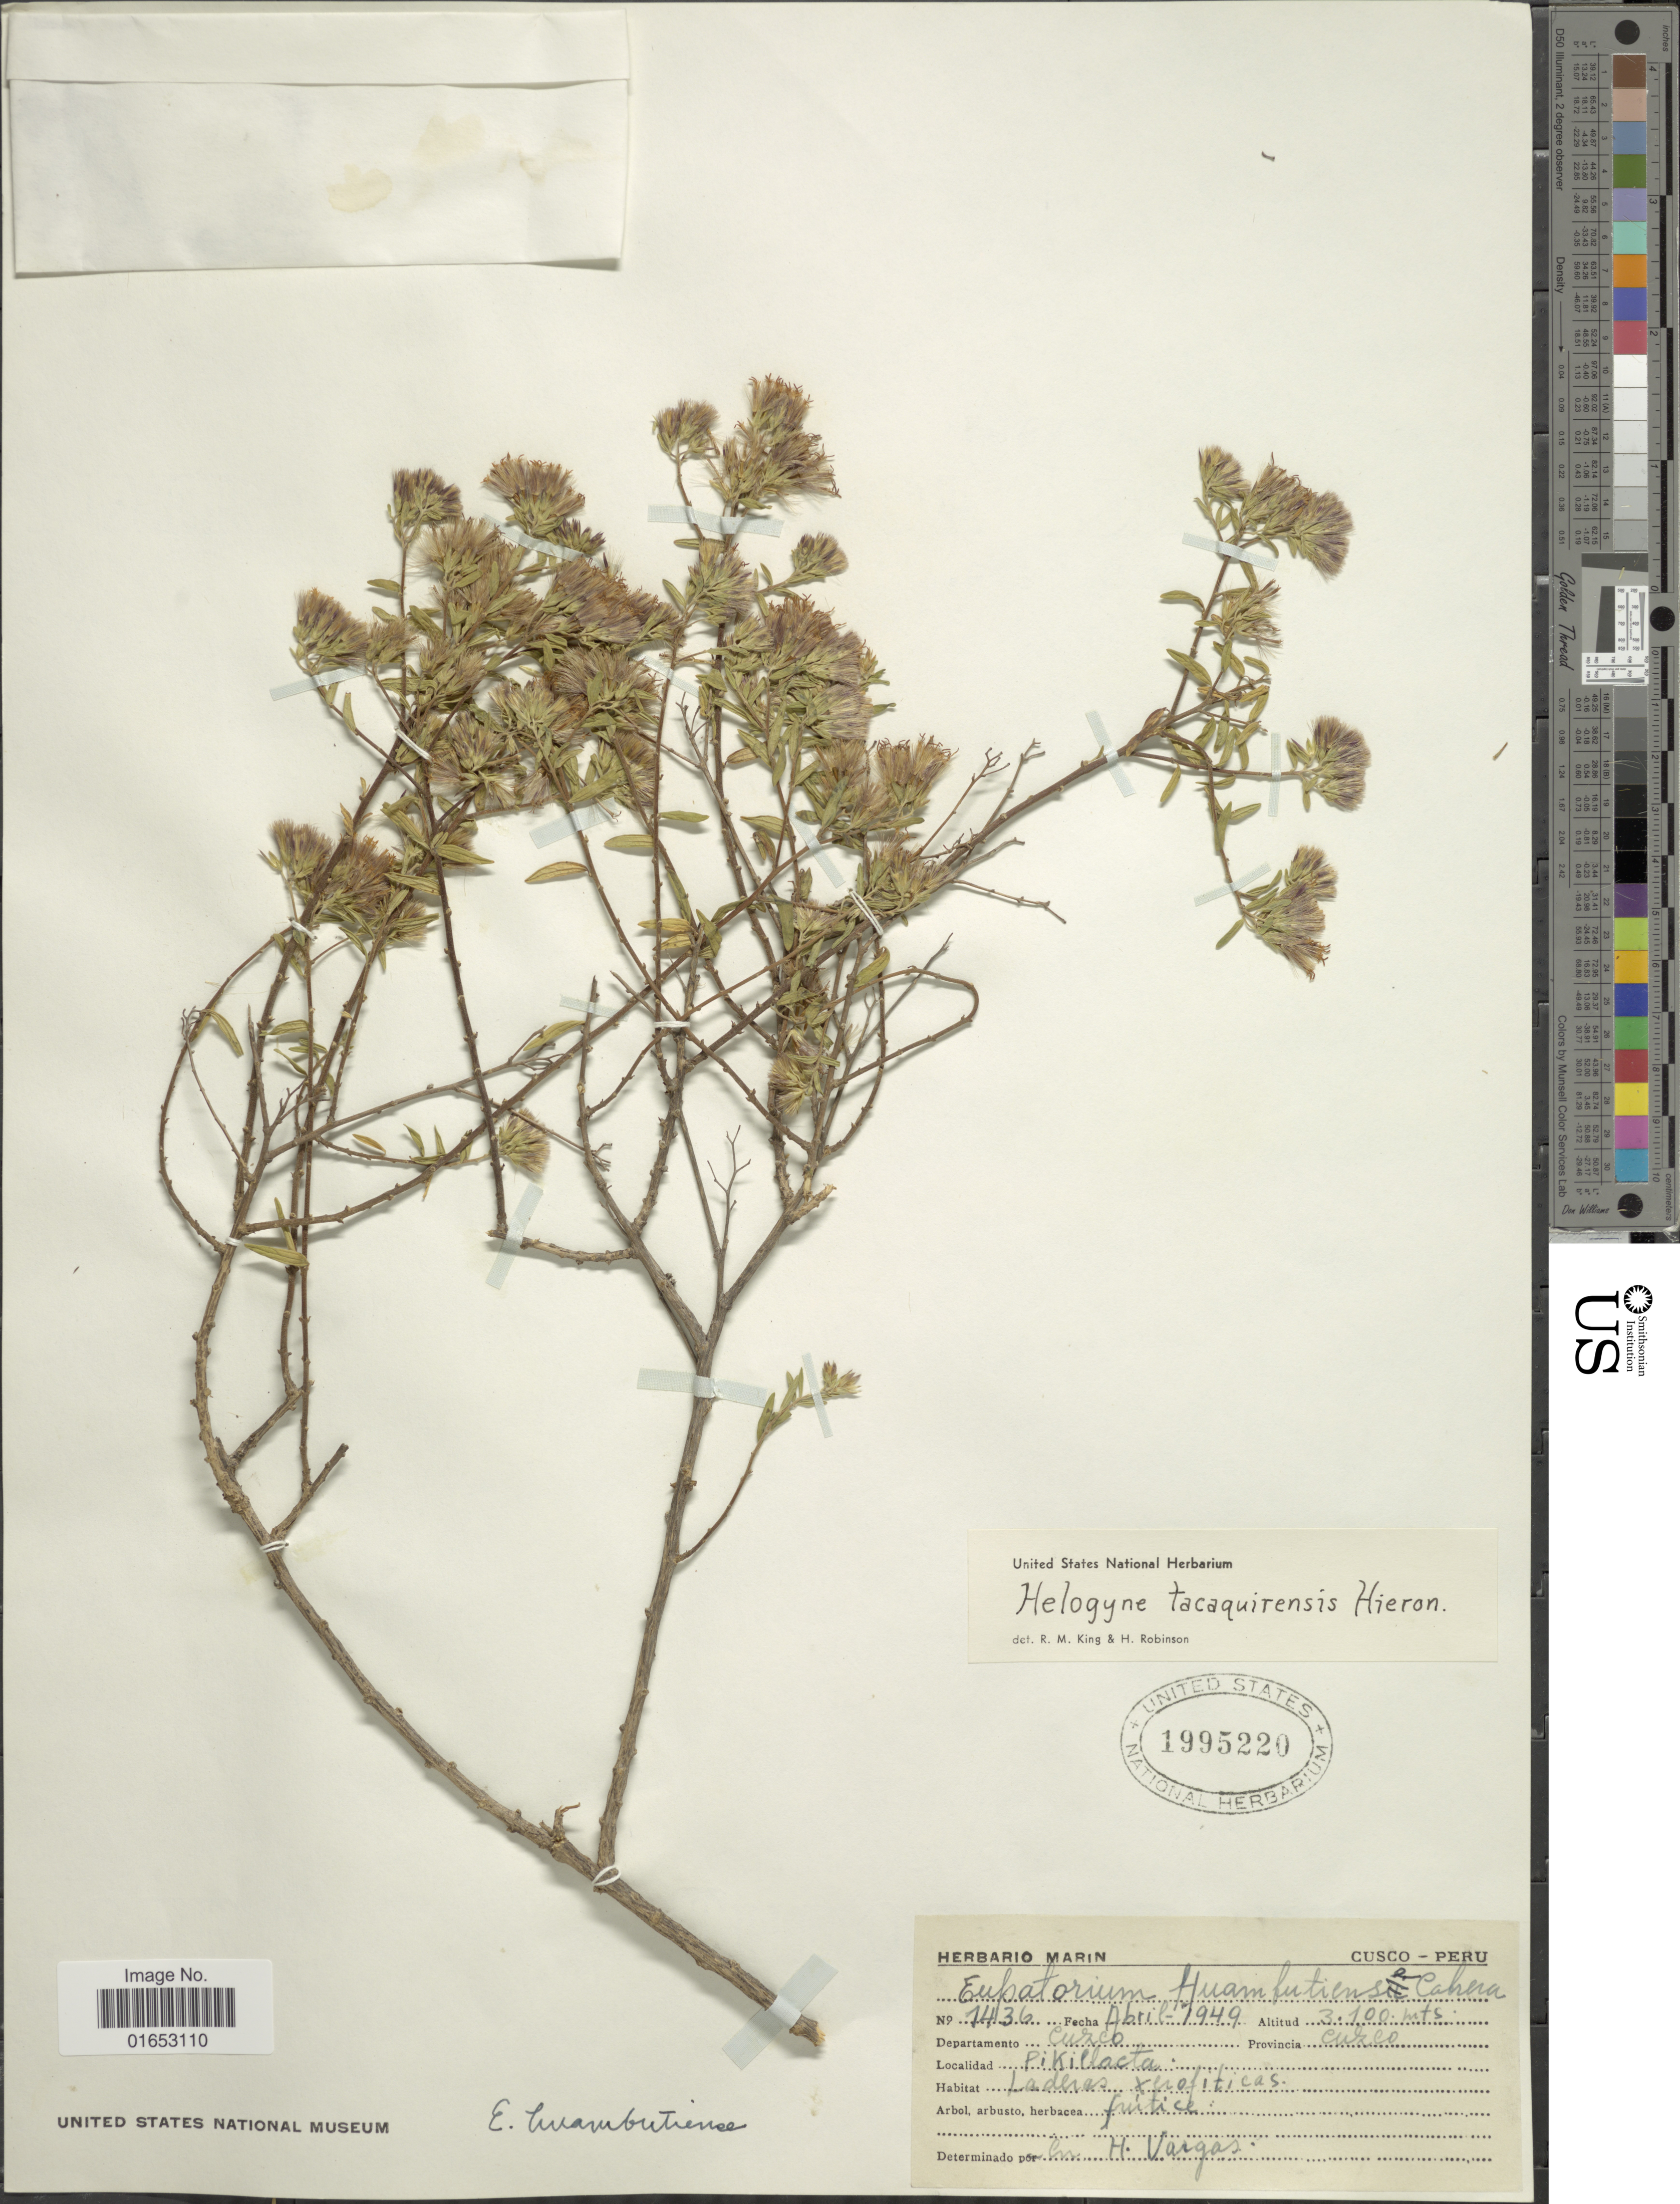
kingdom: Plantae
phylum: Tracheophyta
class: Magnoliopsida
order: Asterales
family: Asteraceae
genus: Helogyne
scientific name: Helogyne tacaquirensis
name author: Hieron. in Urban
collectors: H. Vargas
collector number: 1436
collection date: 1949-04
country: Peru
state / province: Cusco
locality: Departamento Cuzco, Pikillacta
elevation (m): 3100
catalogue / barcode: US 1995220